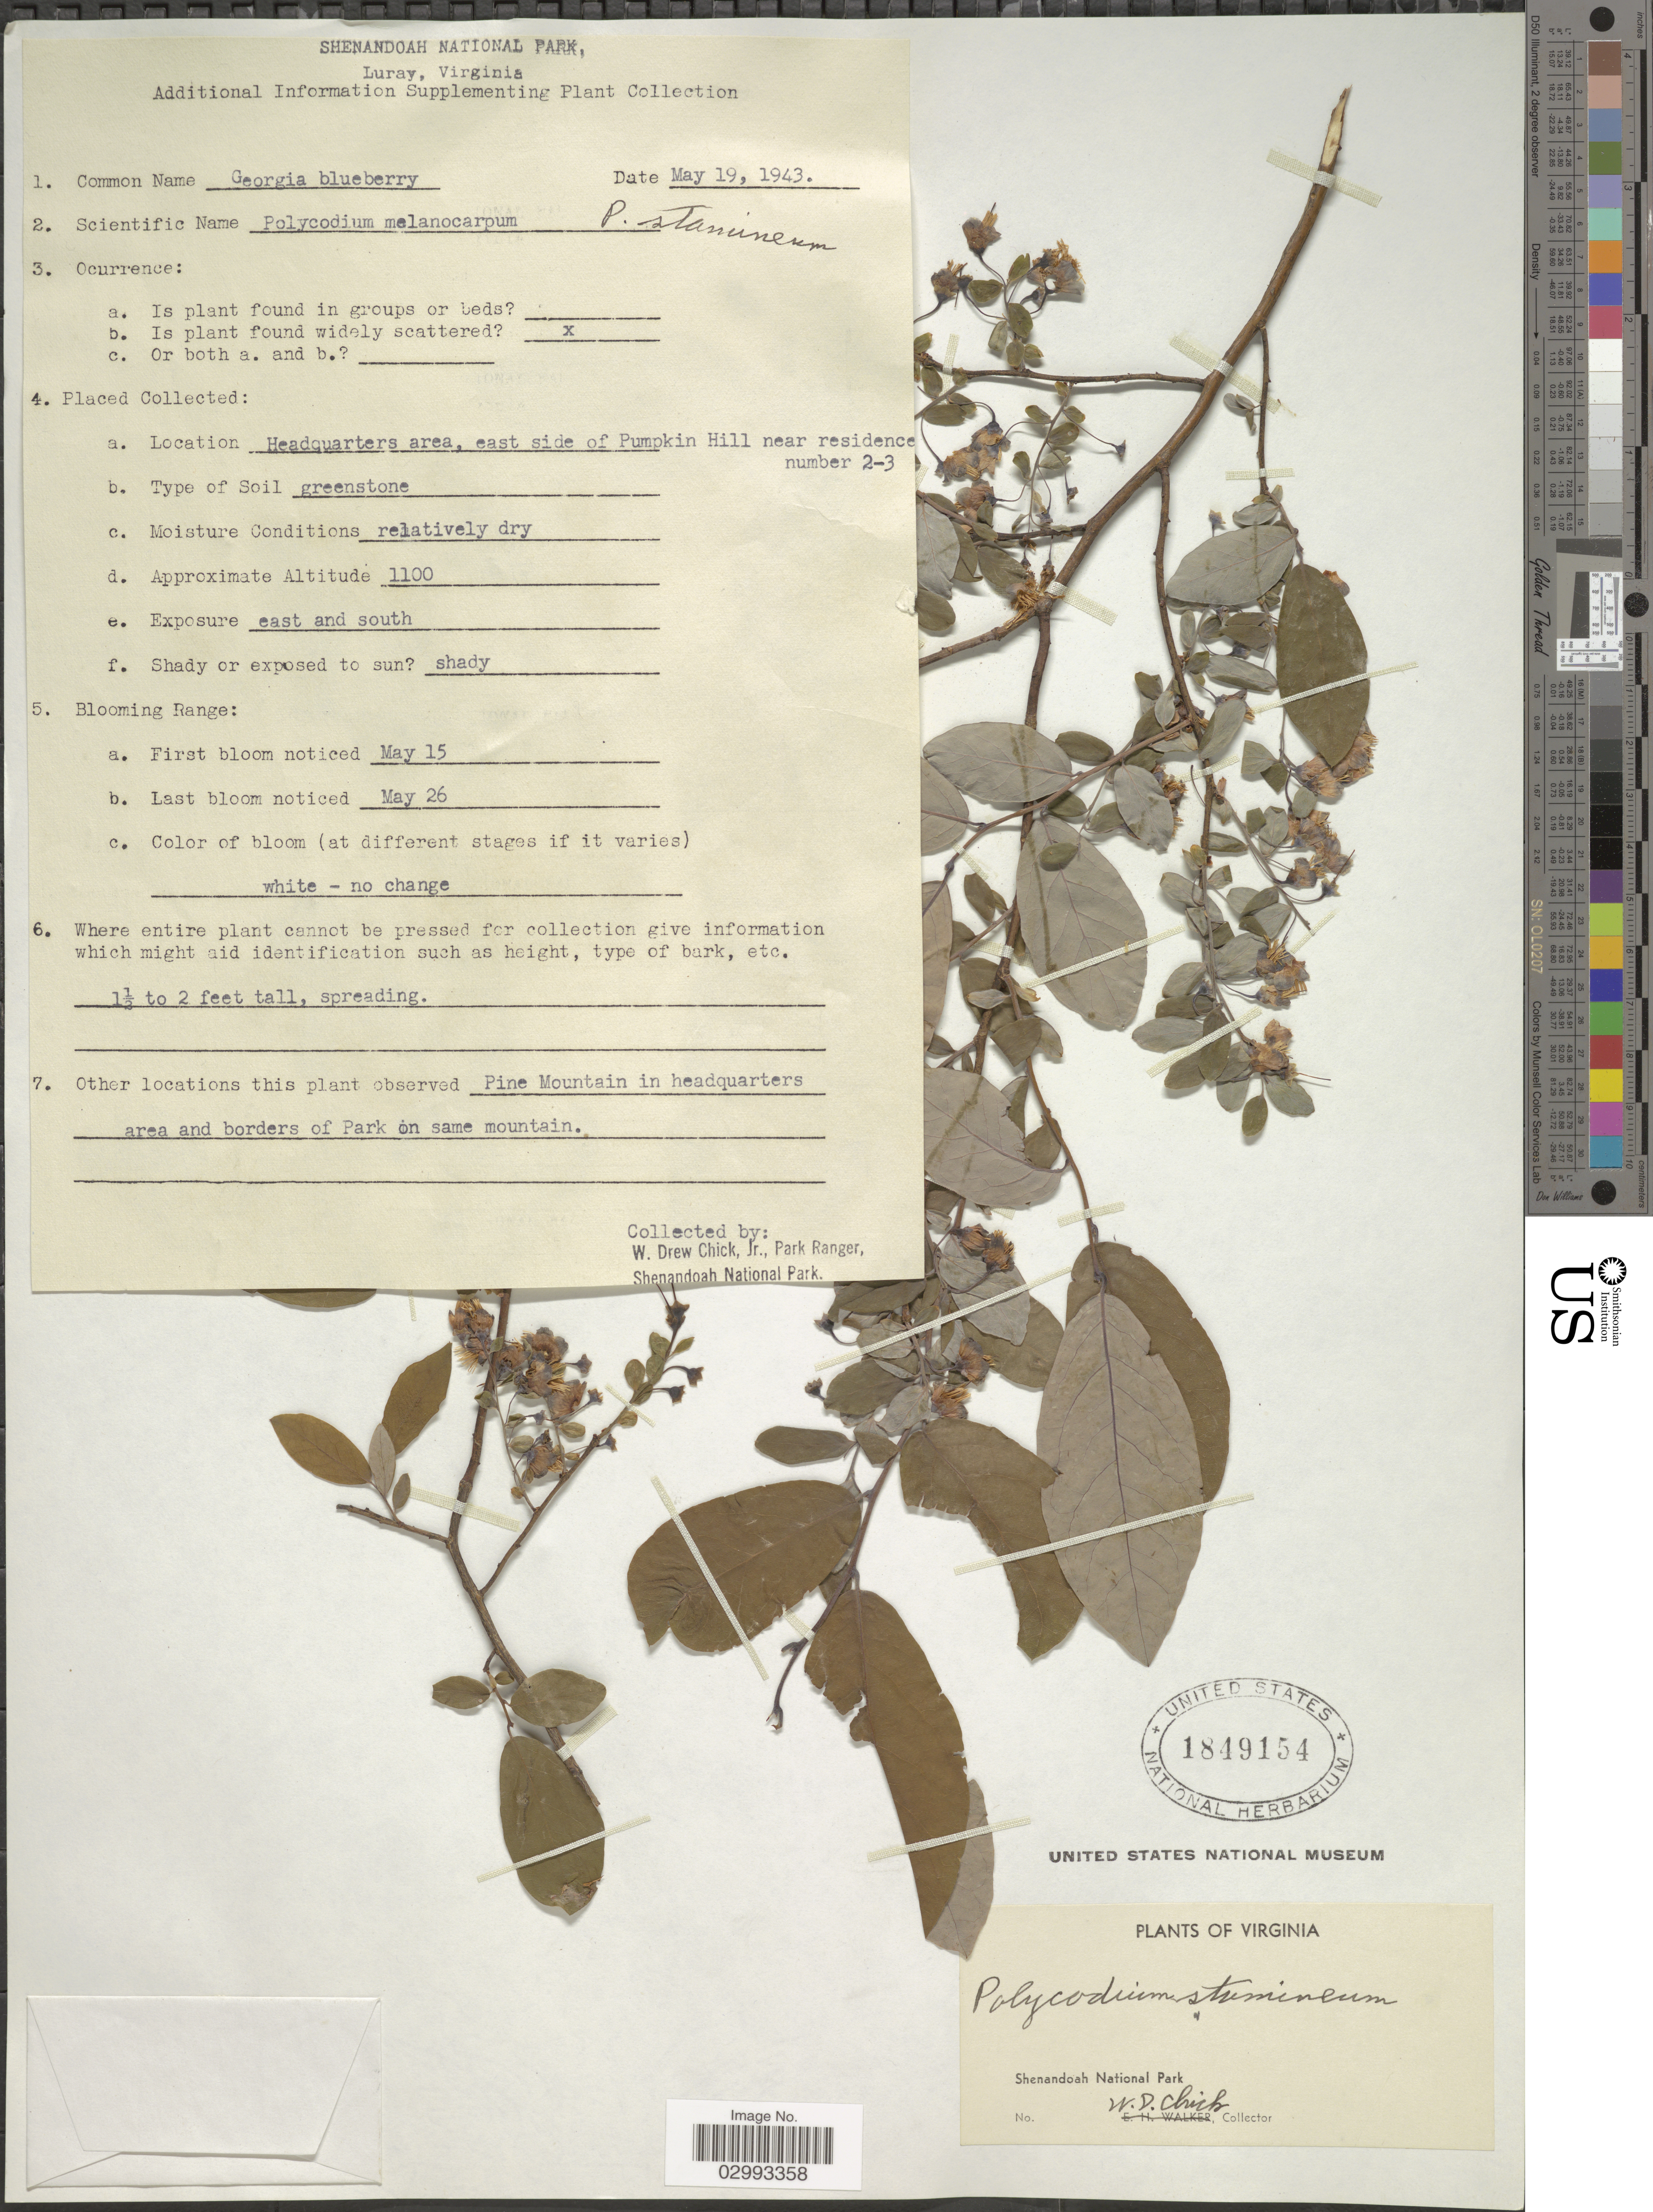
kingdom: Plantae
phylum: Tracheophyta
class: Magnoliopsida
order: Ericales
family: Ericaceae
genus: Polycodium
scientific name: Polycodium stamineum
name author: (L.) Greene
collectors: W. Chick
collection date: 1943-05-19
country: United States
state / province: Virginia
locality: Headquarters area, east side of Pumpkin Hill near residence number 2-3, Shenandoah National Park.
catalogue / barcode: US 1849154